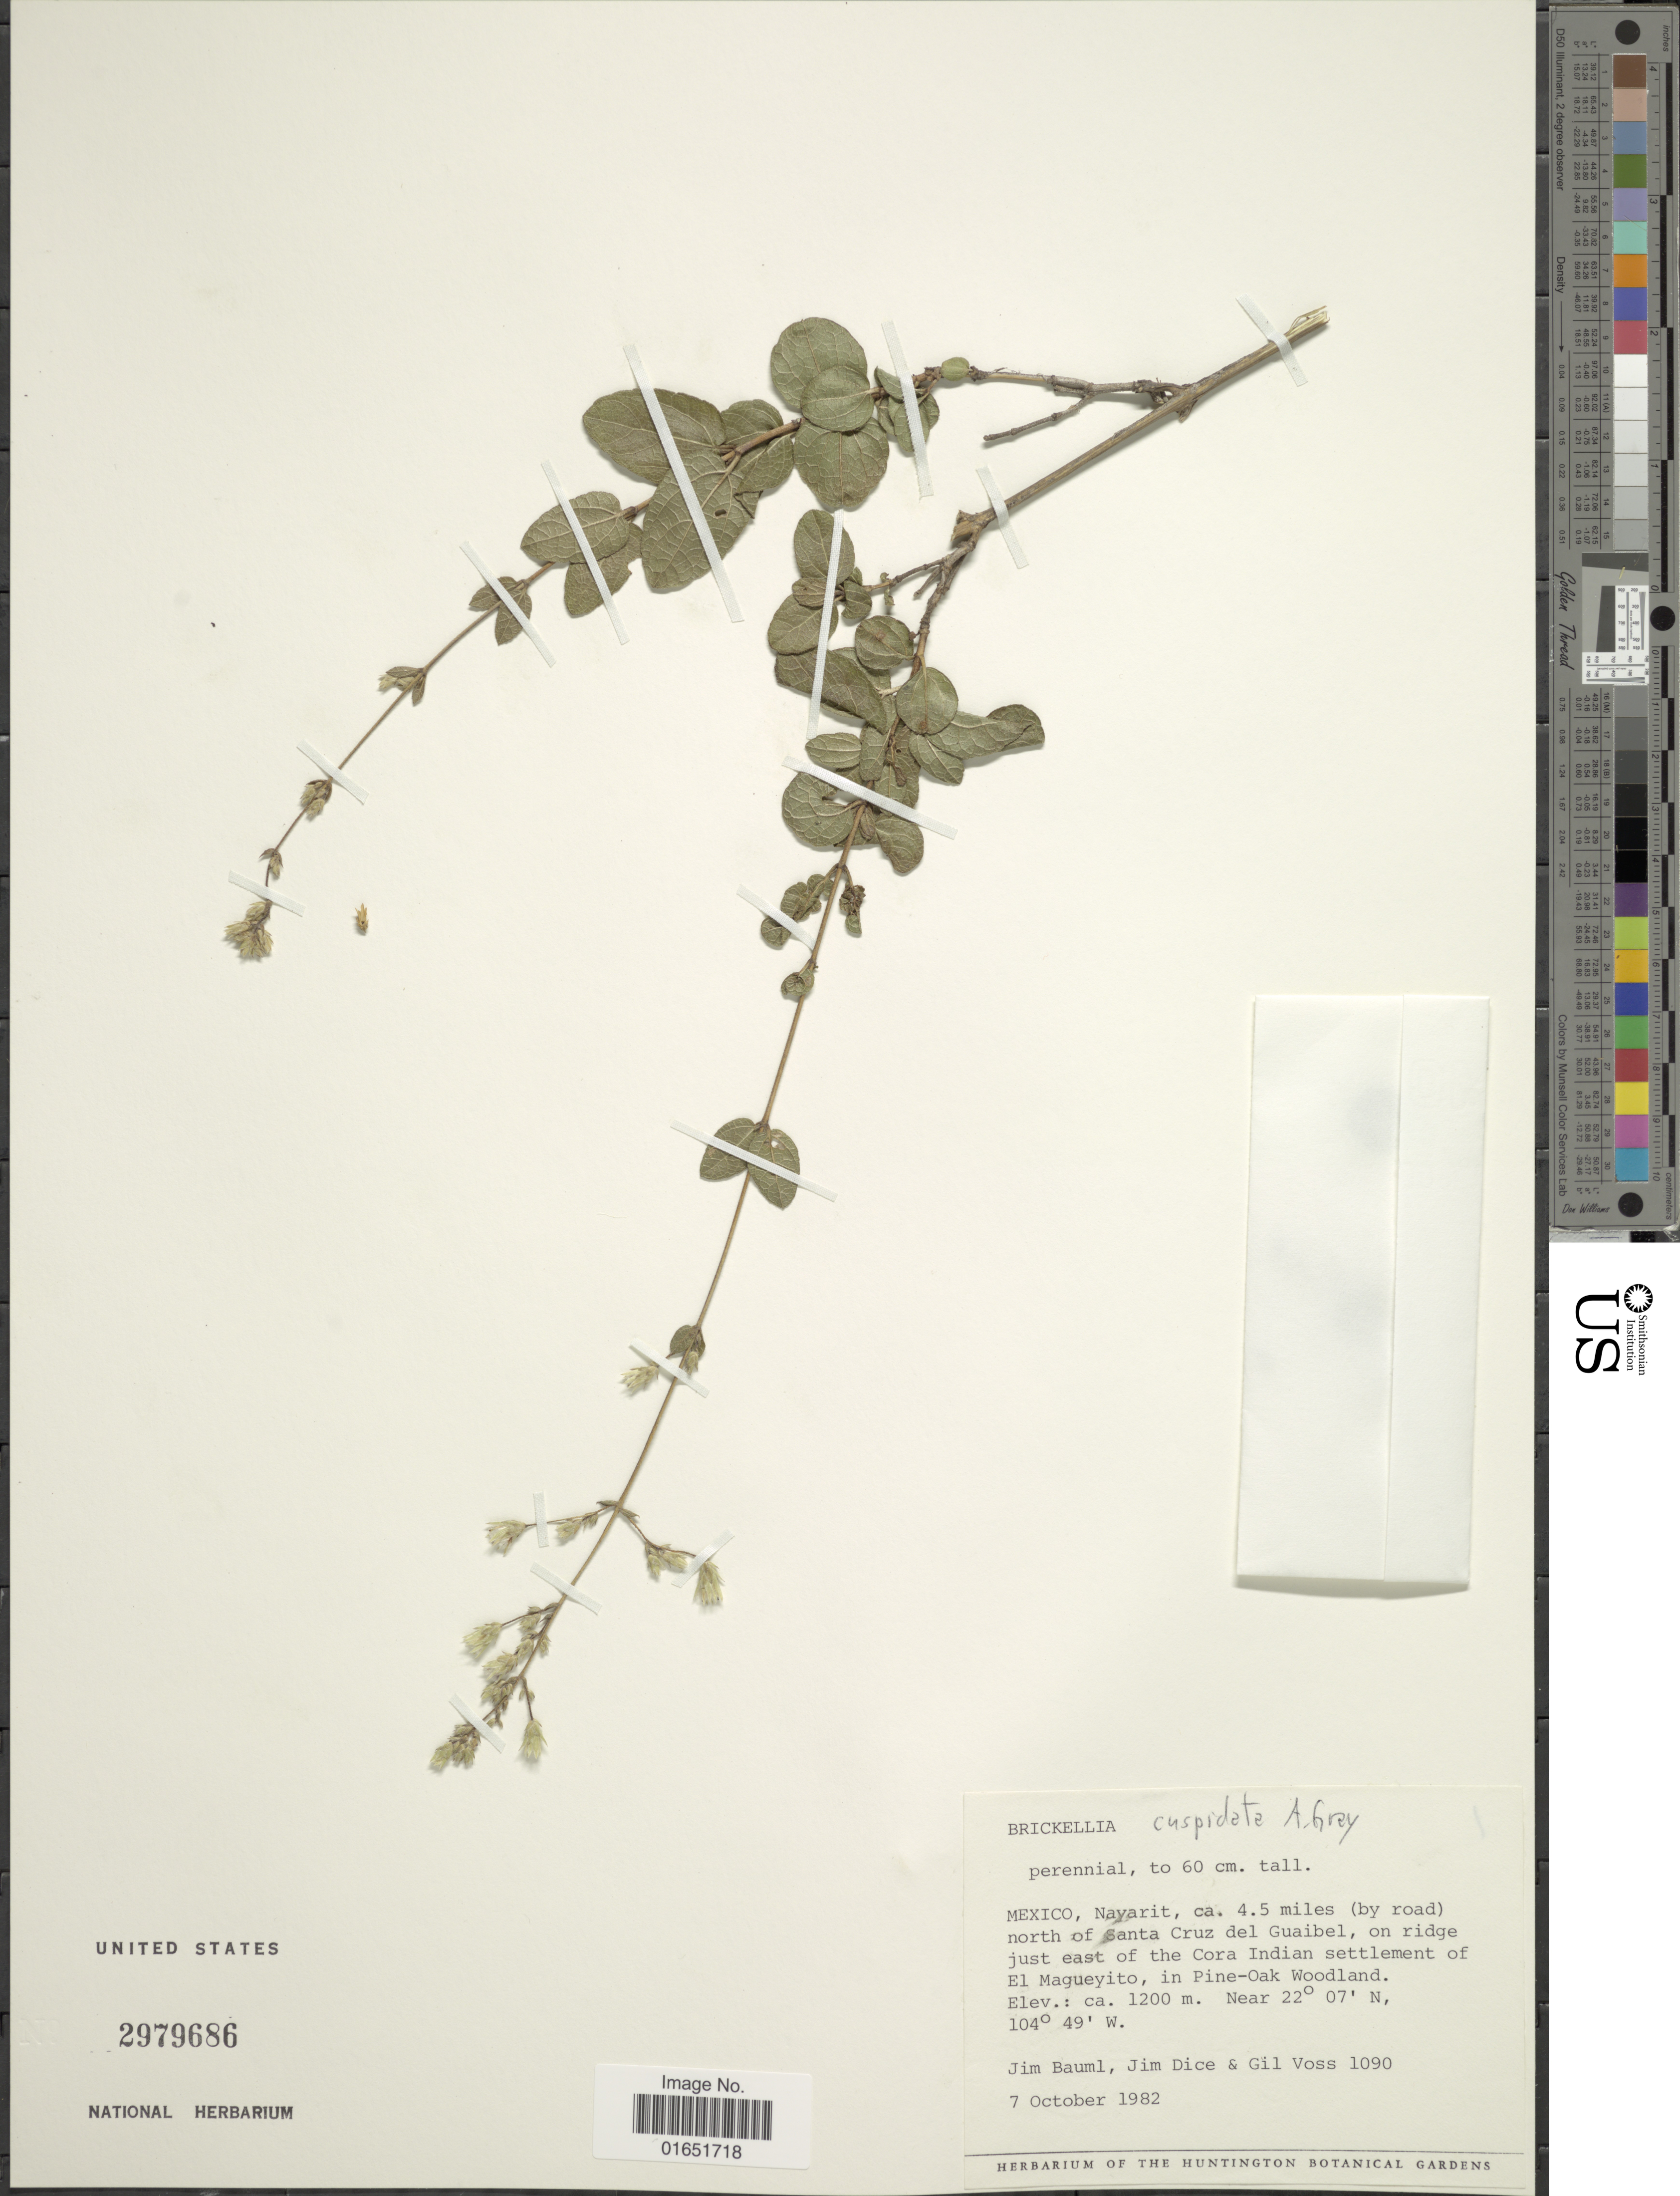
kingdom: Plantae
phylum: Tracheophyta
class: Magnoliopsida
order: Asterales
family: Asteraceae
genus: Brickellia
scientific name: Brickellia cuspidata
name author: A. Gray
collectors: J. Bauml, J. Dice & G. Voss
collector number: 1090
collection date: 1982-10-07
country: Mexico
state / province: Nayarit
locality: Ca. 4.5 miles (by road) north of Santa Cruz del Guaibel, on ridge just east of the Cora Indian settlement of El Magueyito, in Pine-Oak Woodland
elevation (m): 1200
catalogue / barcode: US 2979686